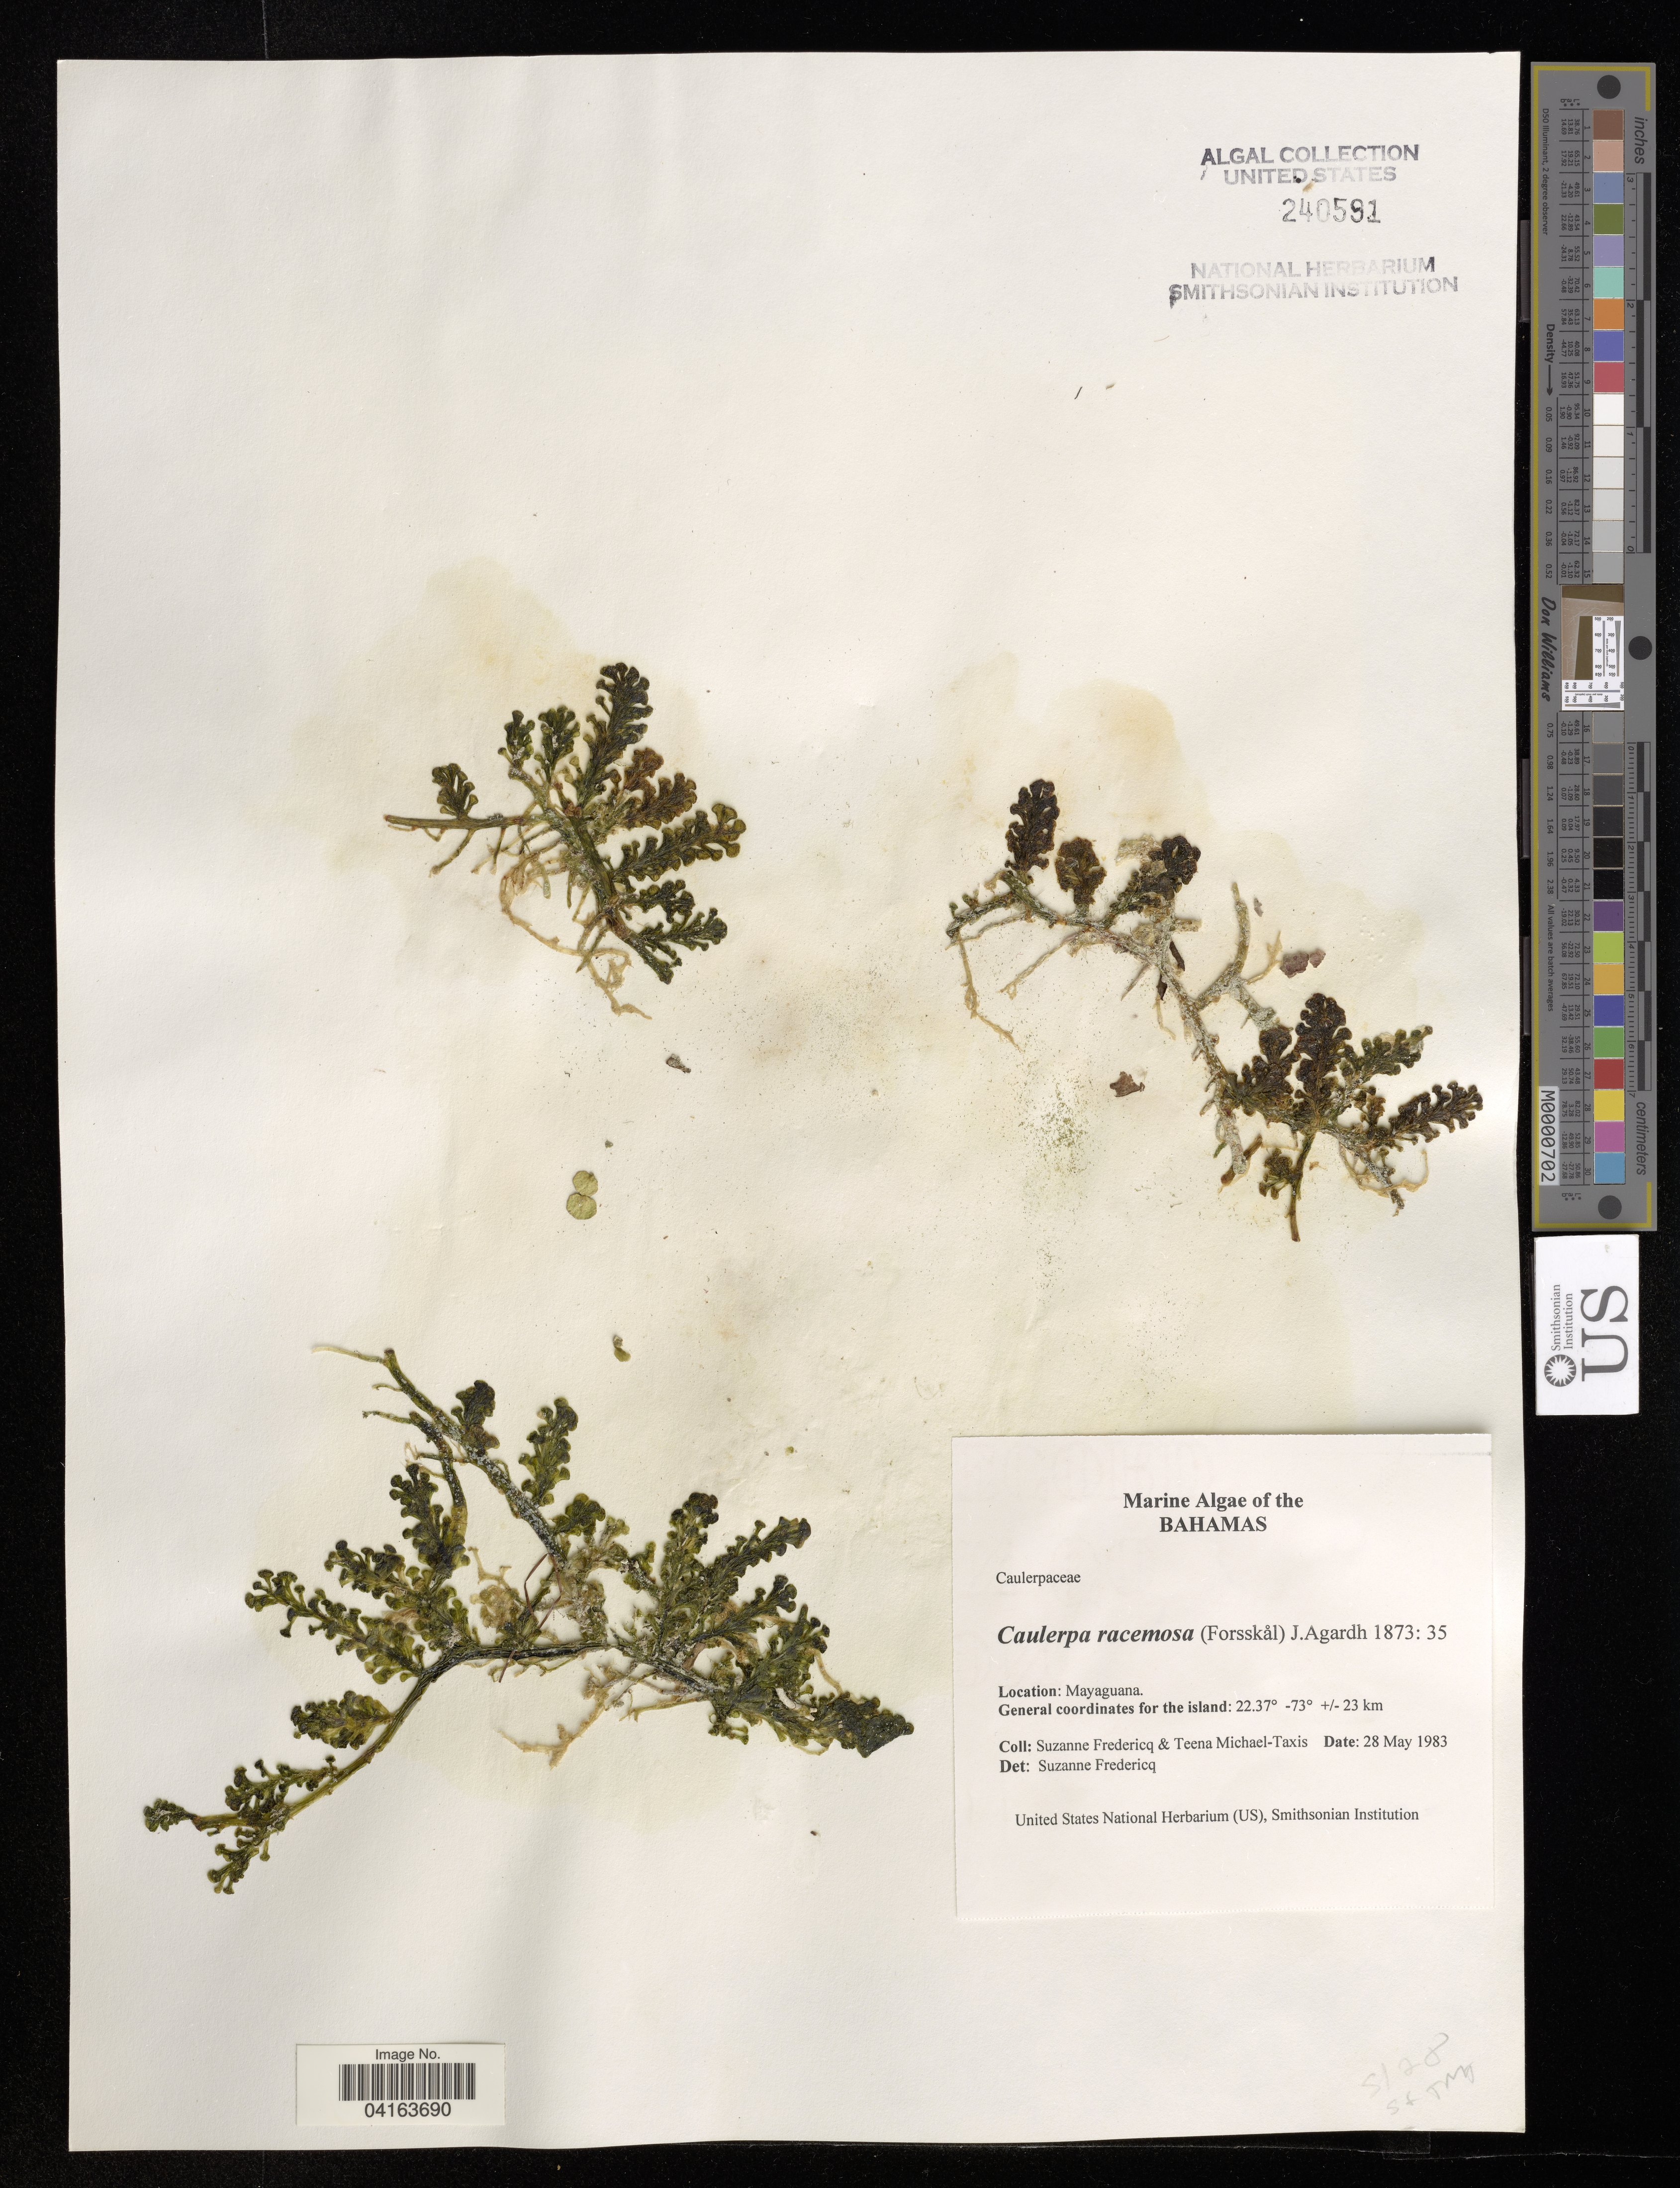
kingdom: Plantae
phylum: Chlorophyta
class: Ulvophyceae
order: Bryopsidales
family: Caulerpaceae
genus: Caulerpa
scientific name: Caulerpa racemosa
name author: (Forssk.) J. Agardh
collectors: S. Fredericq & T. Michael-Taxis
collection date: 1983-05-28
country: Bahamas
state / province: Mayaguana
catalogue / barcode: US 240591